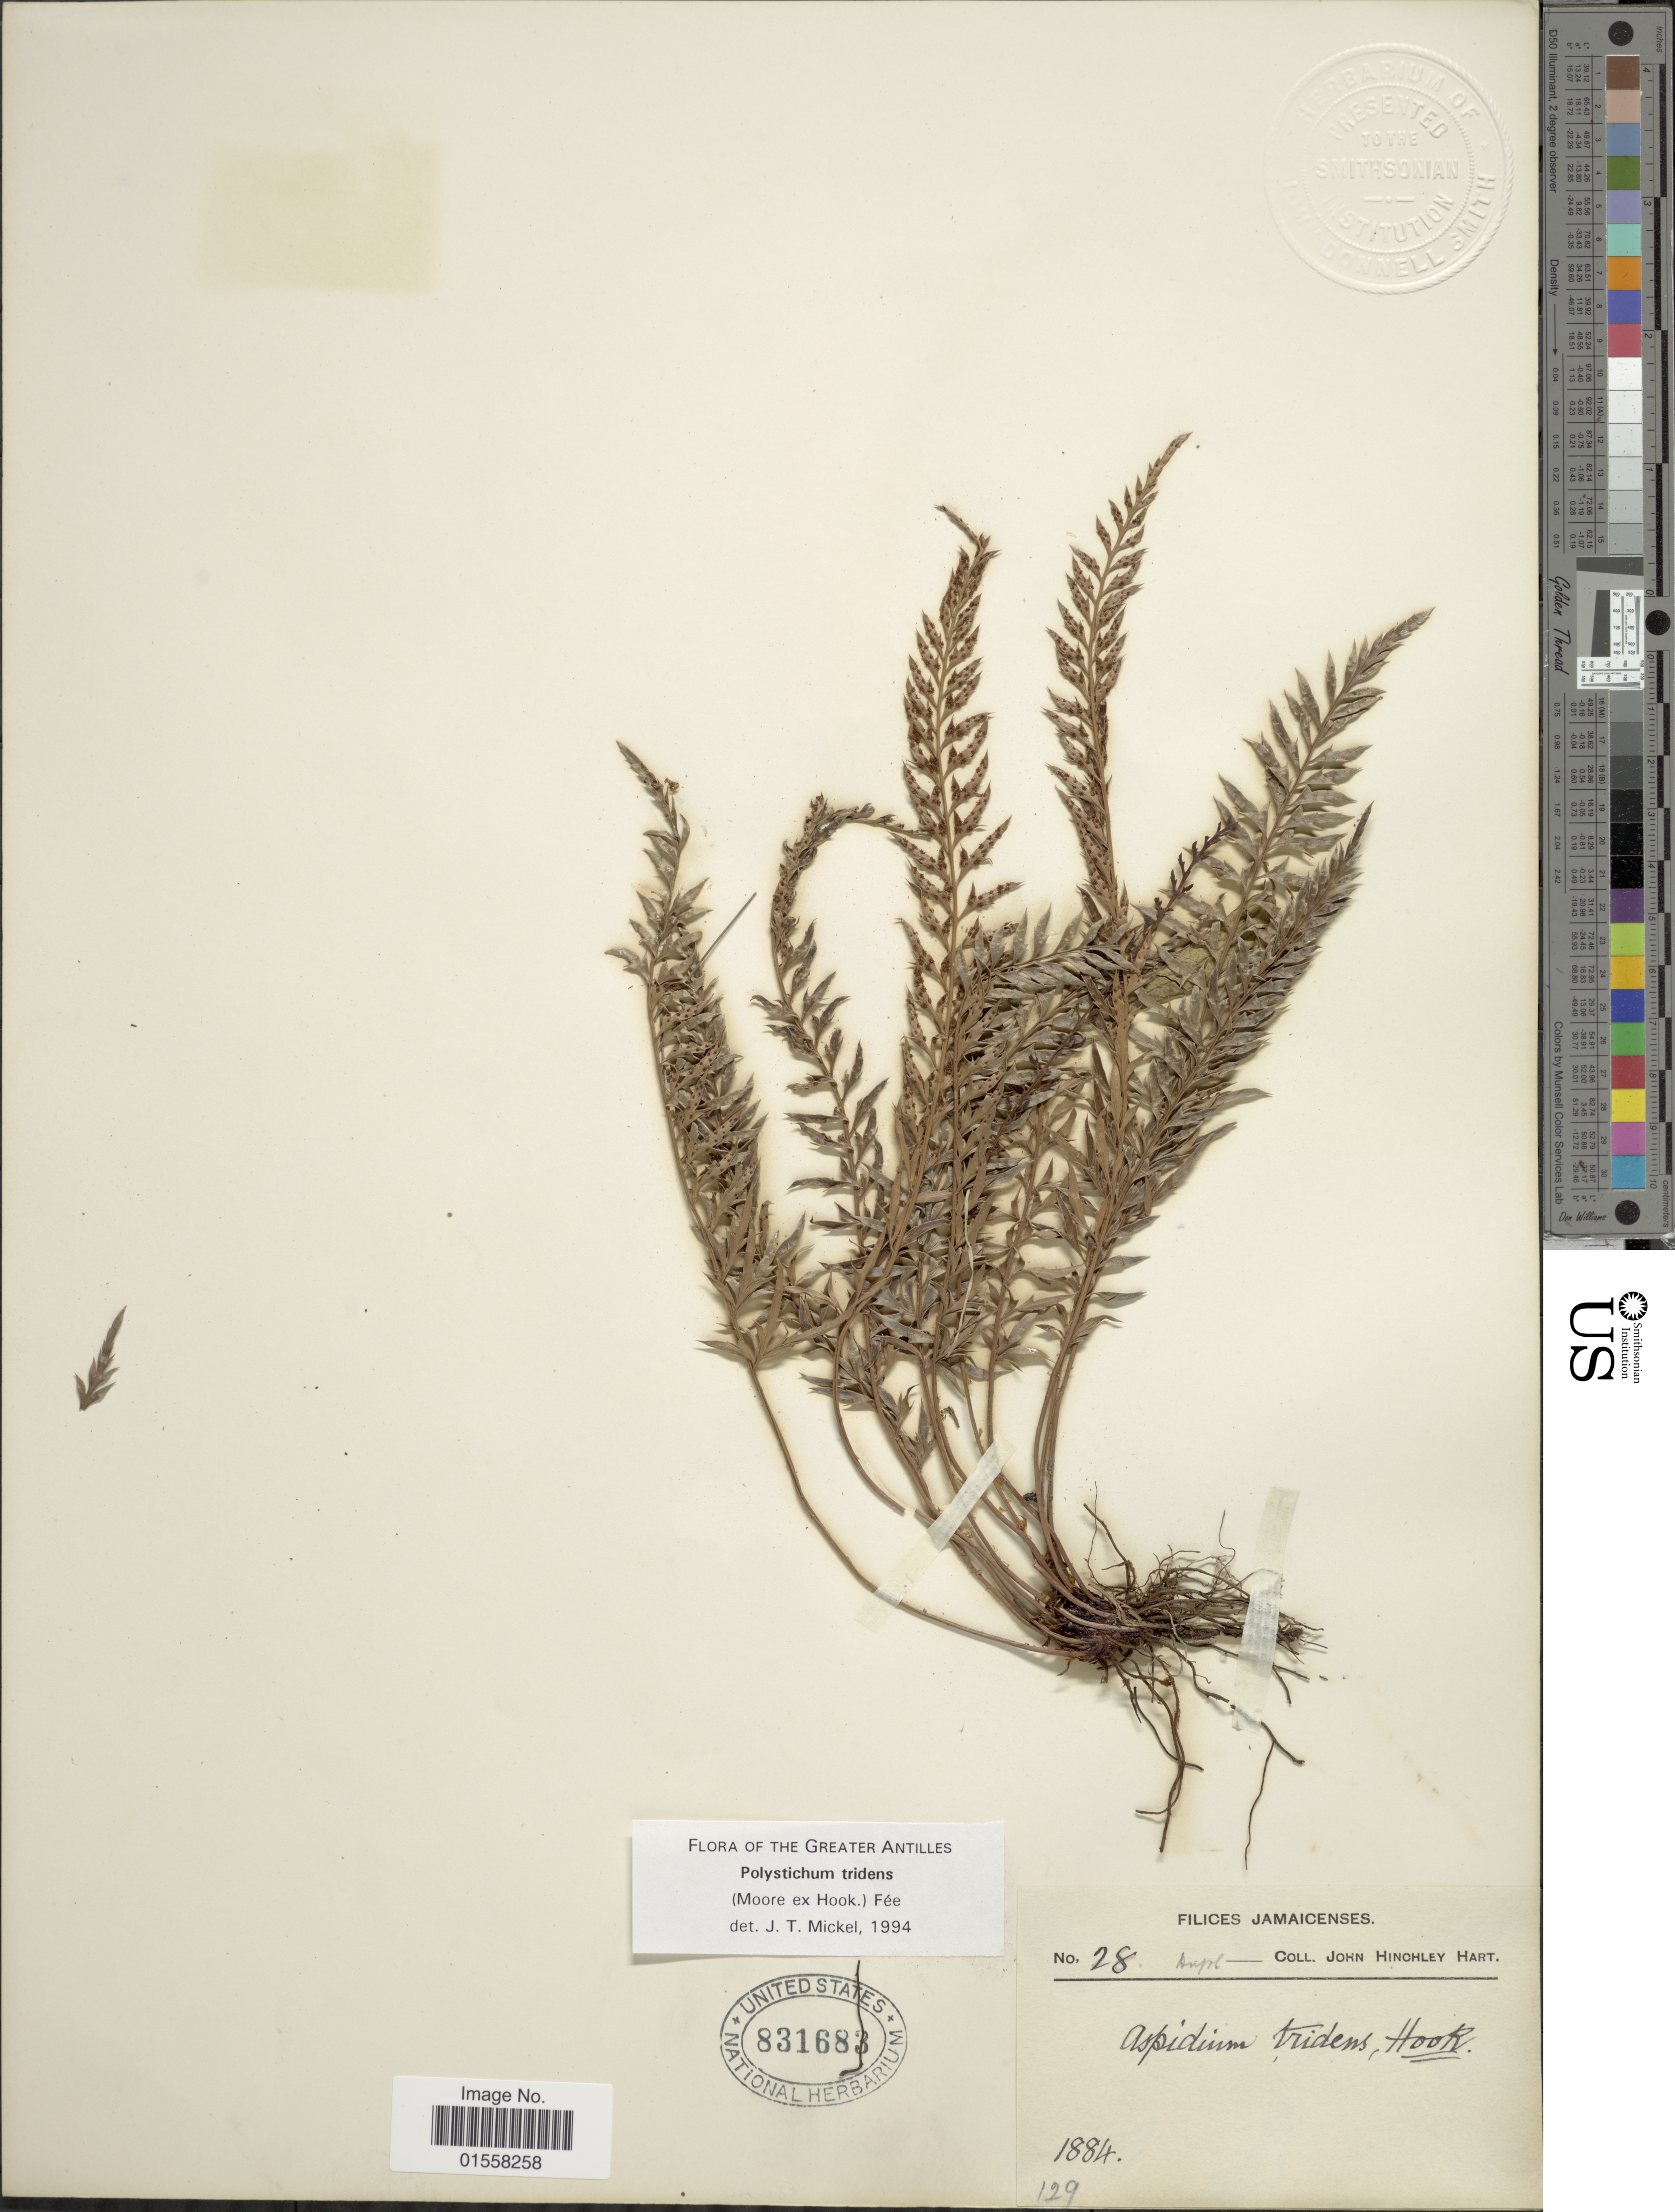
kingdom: Plantae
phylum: Tracheophyta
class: Polypodiopsida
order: Polypodiales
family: Dryopteridaceae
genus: Polystichum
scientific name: Polystichum tridens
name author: (Moore ex Hook.) Fée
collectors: J. H. Hart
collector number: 28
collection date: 1884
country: Jamaica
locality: Jamaicenes.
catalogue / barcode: US 831683